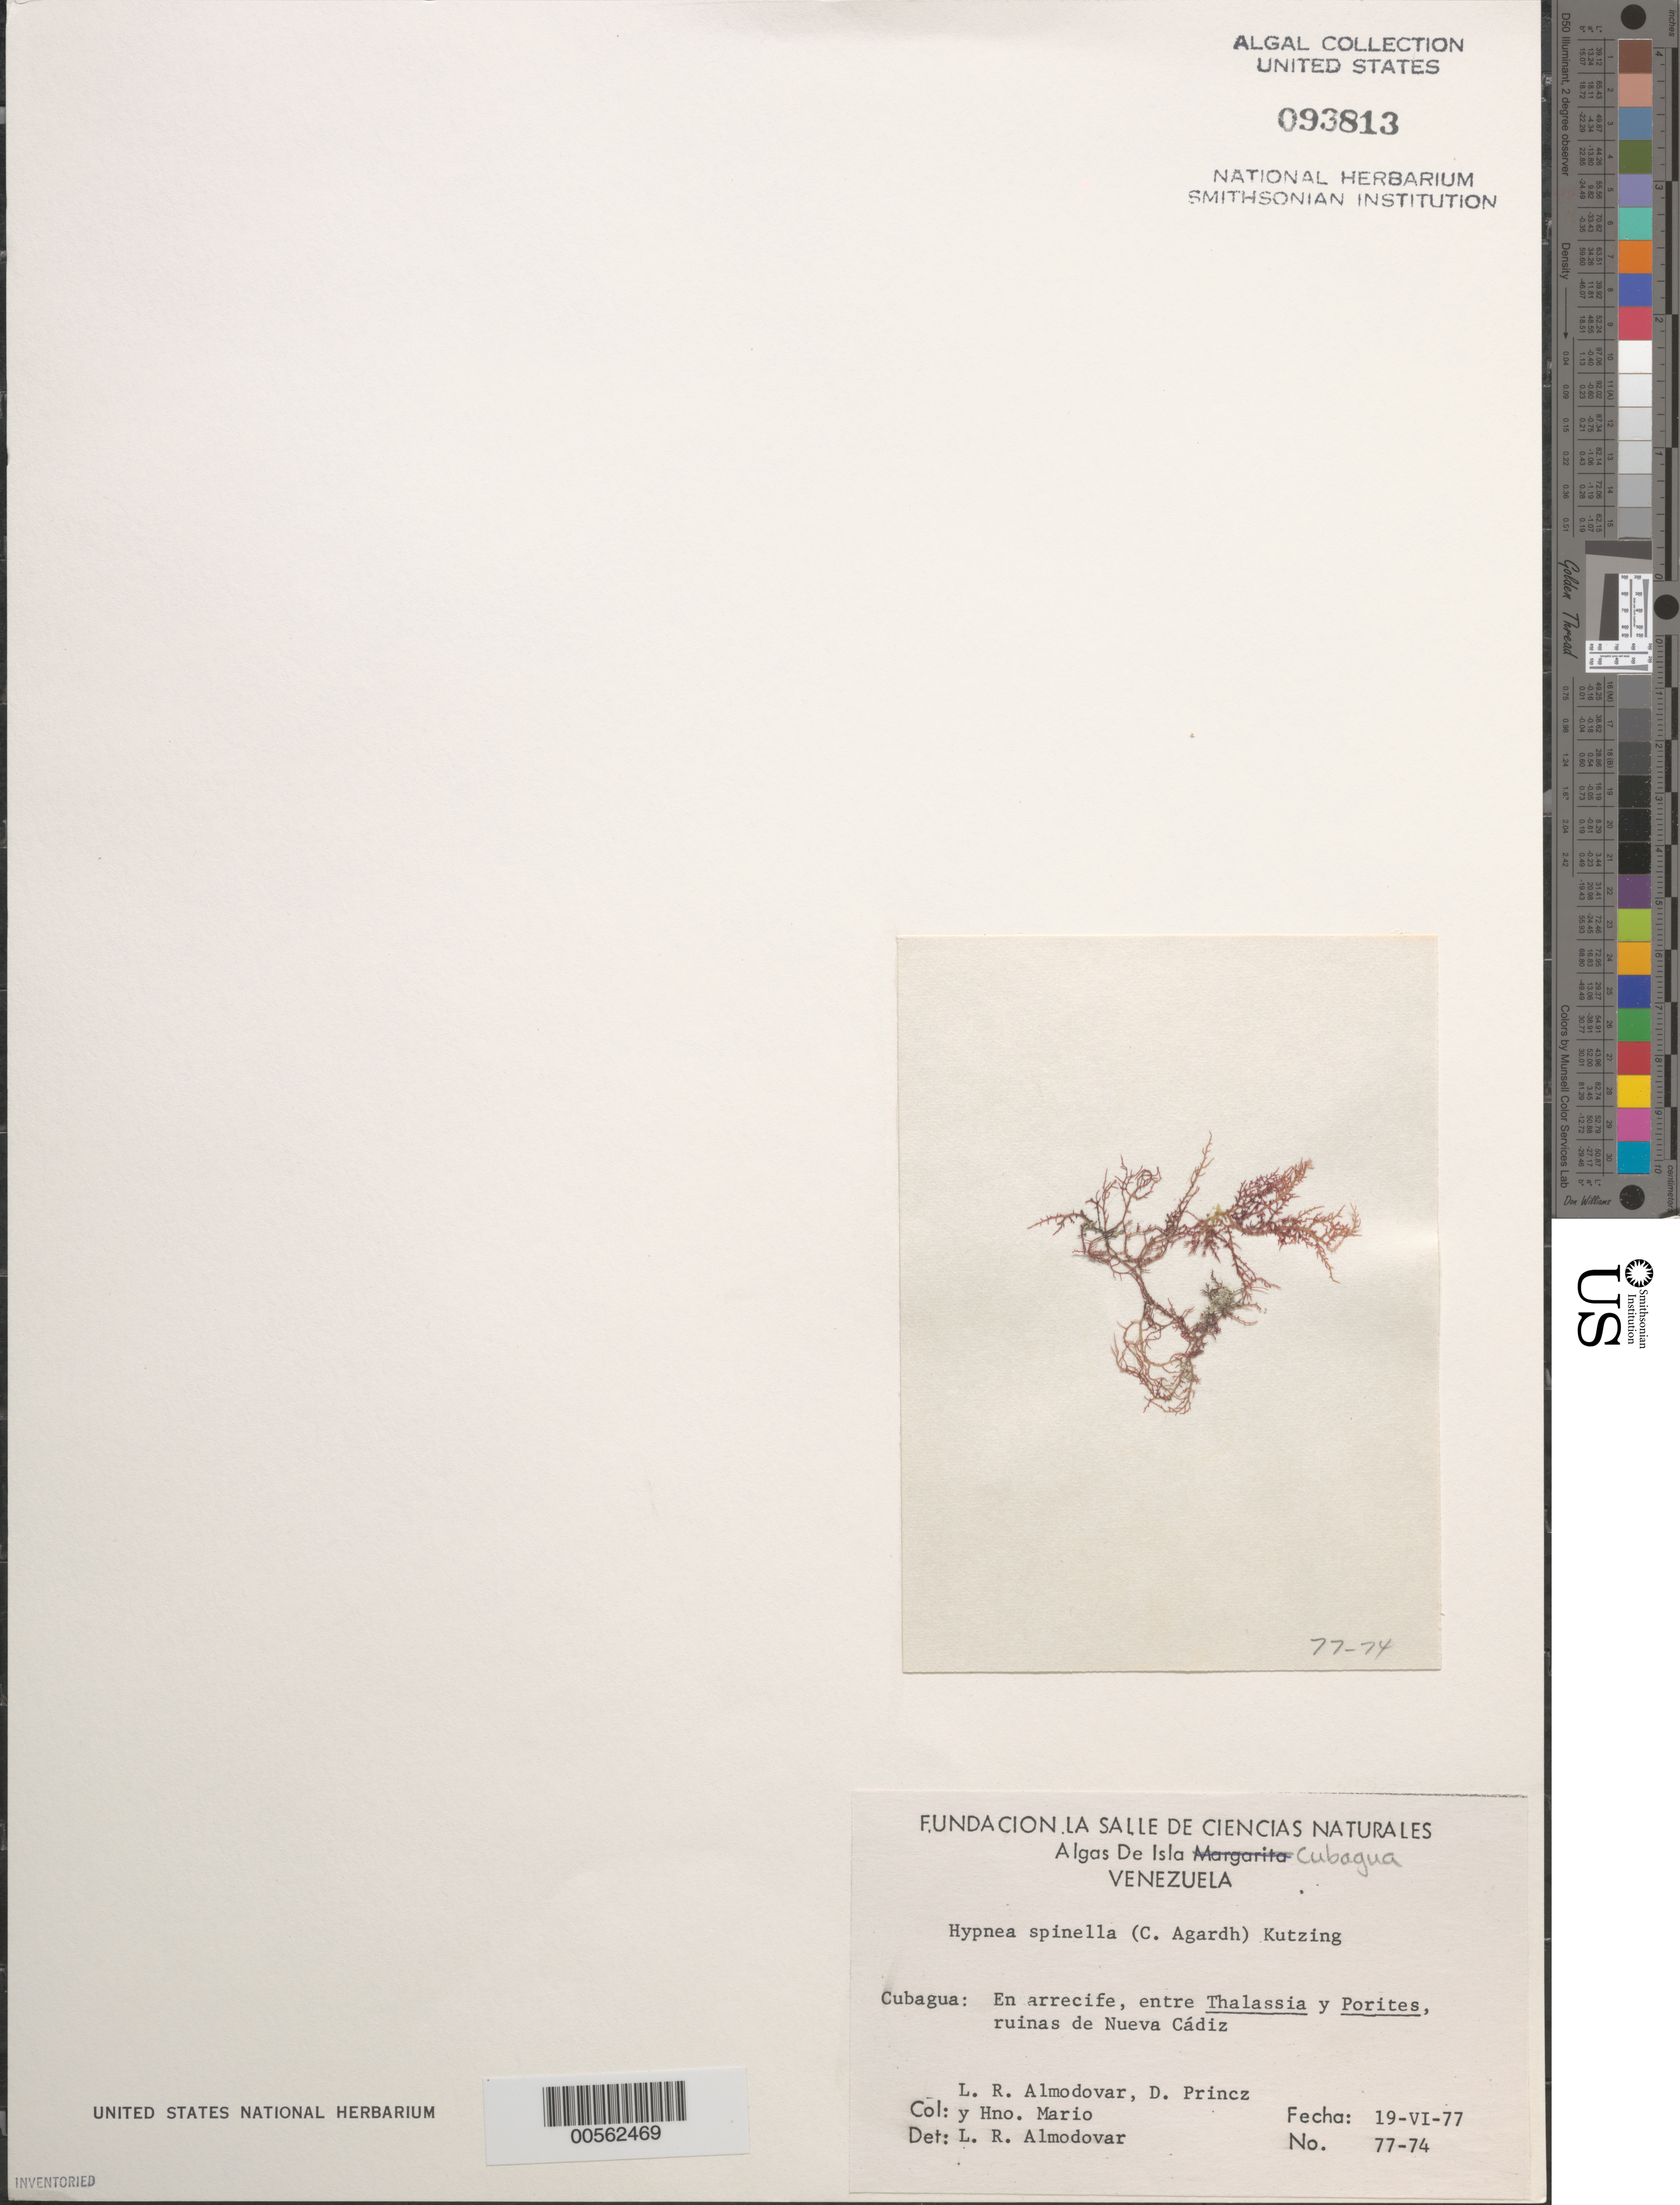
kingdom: Plantae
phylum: Rhodophyta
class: Florideophyceae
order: Gigartinales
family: Cystocloniaceae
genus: Hypnea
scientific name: Hypnea spinella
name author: (C. Agardh) Kütz.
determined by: Almodovar, L. R.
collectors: L. Almodovar, D. Princz & H. Mario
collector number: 77-74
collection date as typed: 19 Jun 1977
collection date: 1977-06-19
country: Venezuela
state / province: Nueva Esparta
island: Cubagua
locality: Nueva Cadiz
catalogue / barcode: US 93813